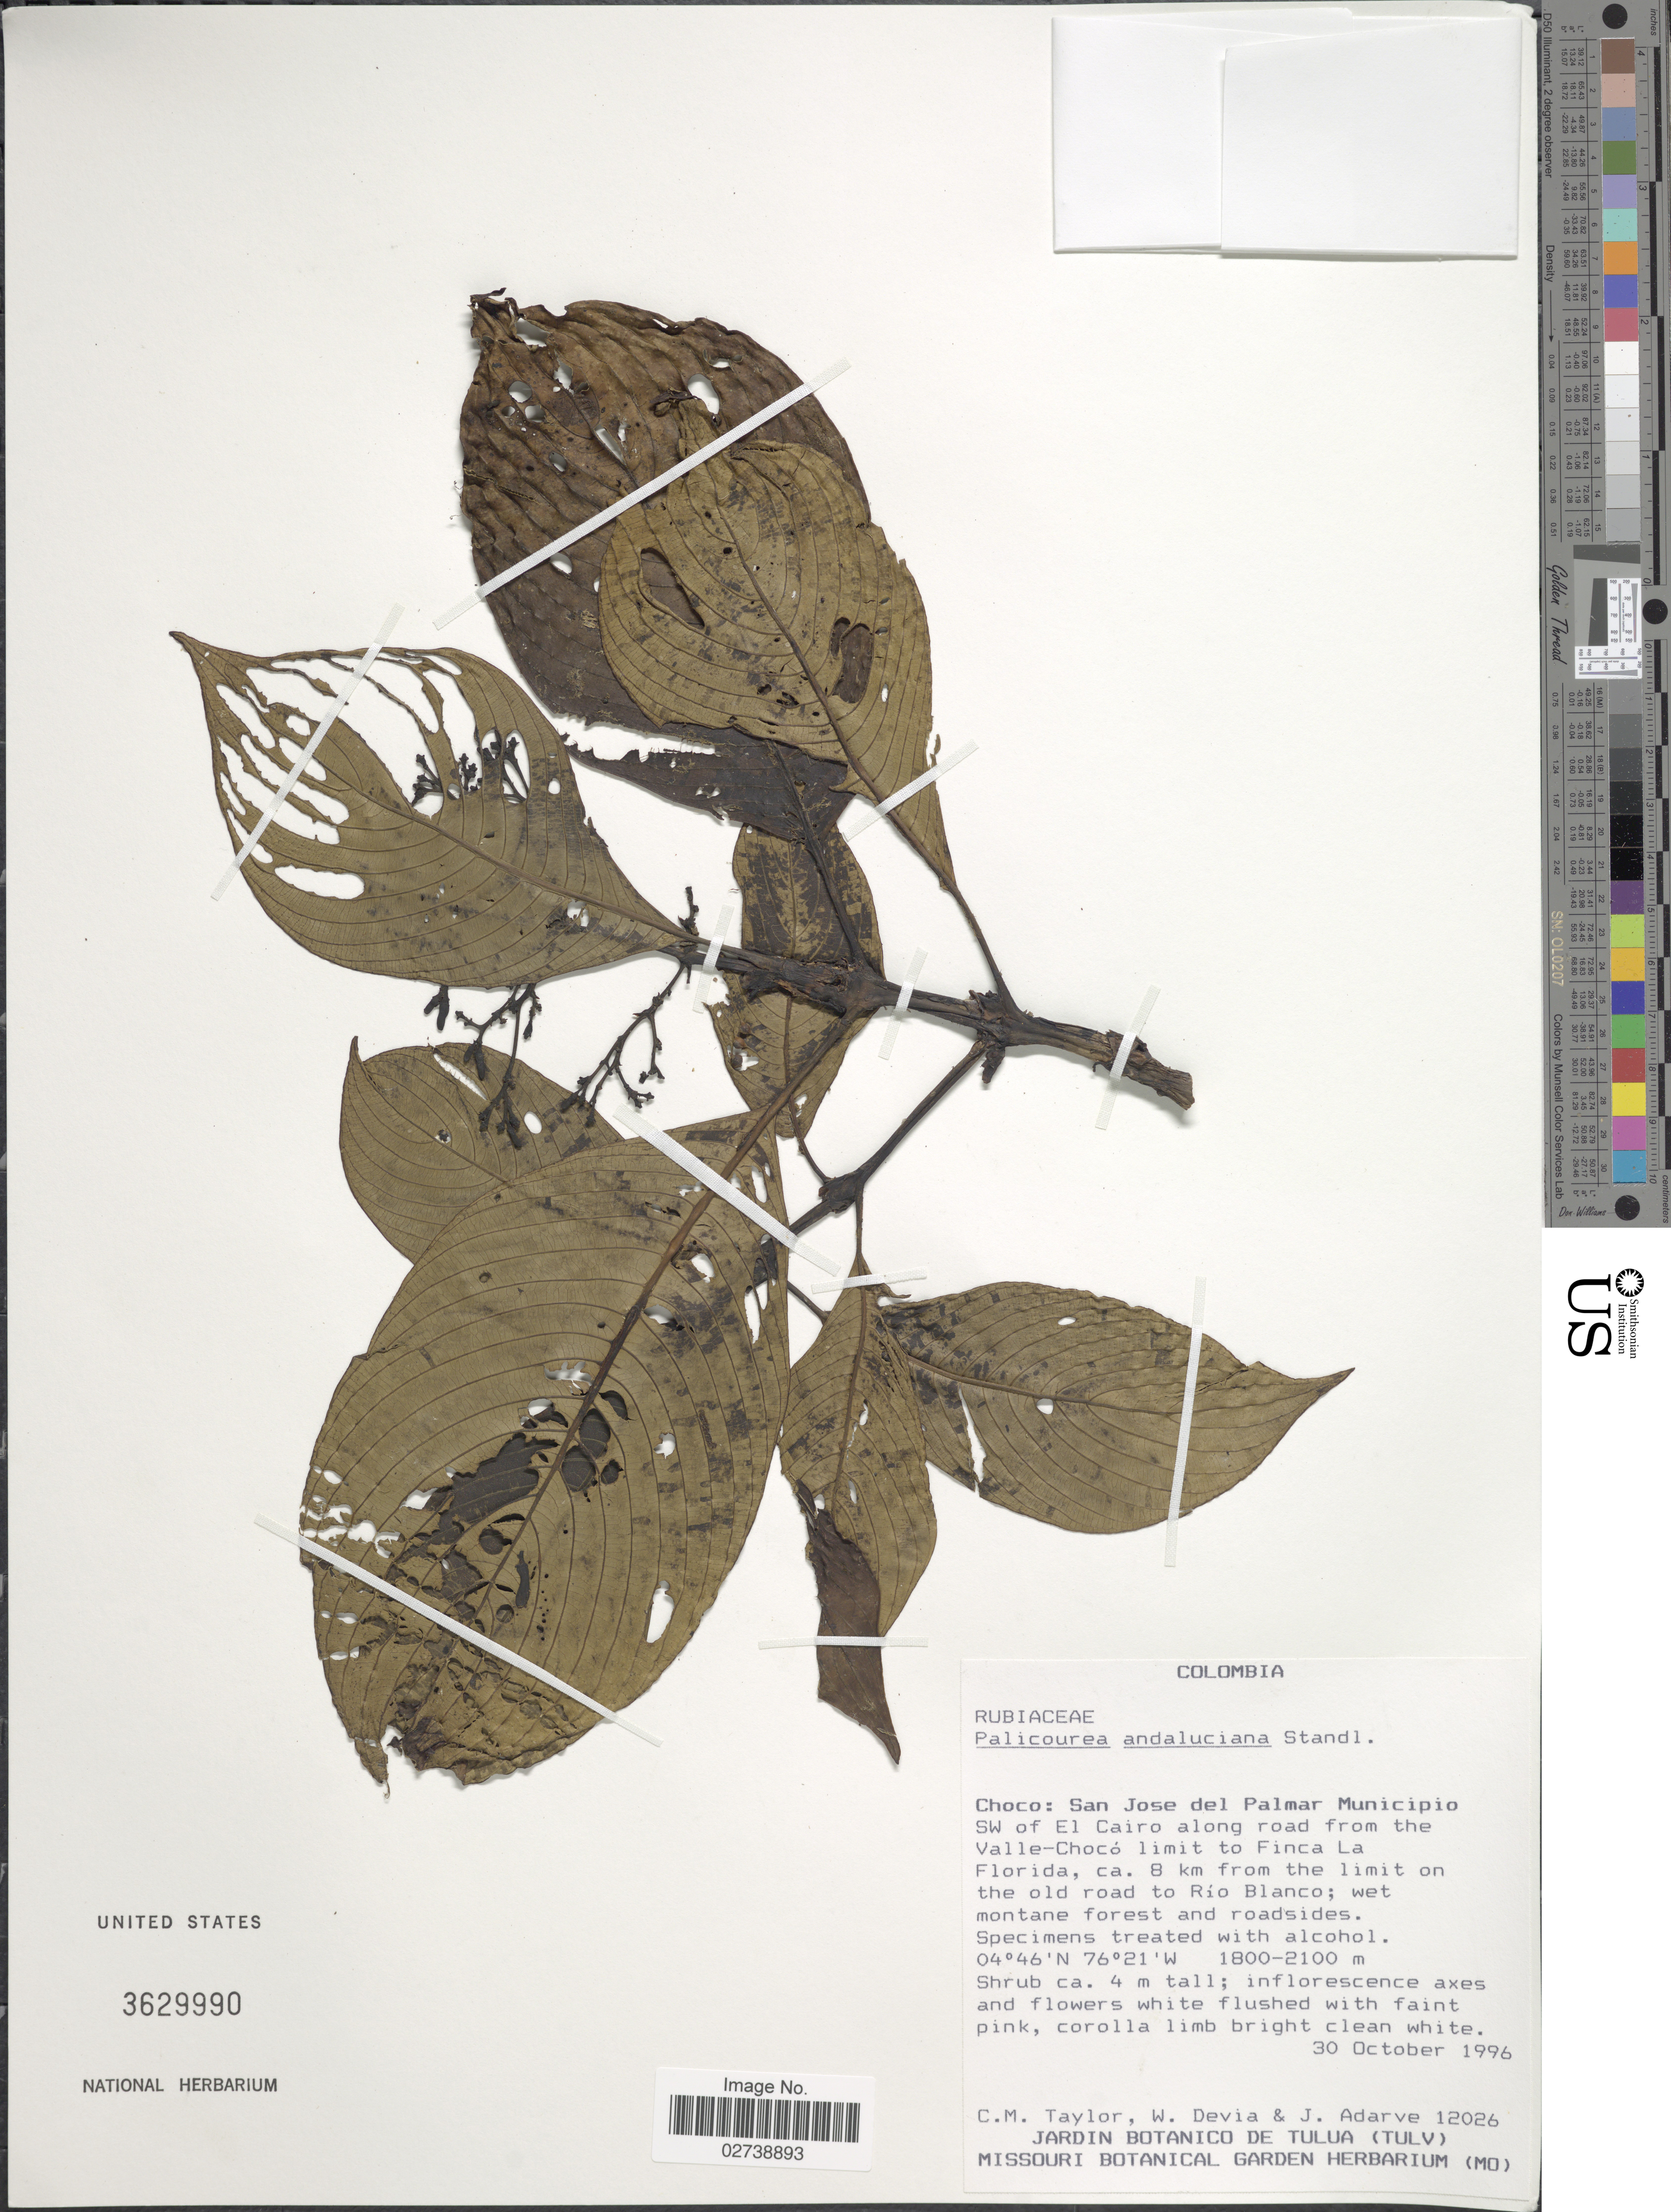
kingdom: Plantae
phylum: Tracheophyta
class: Magnoliopsida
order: Gentianales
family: Rubiaceae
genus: Palicourea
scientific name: Palicourea andaluciana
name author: Standl.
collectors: C. M. Taylor, W. Devia & J. B. Adarve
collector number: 12026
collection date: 1996-10-30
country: Colombia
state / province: Chocó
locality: Choco: San Jose del Palmar Municipio SW of El Cairo along road from the Vall-Choco limit along road from the Florida, ca. 8 km from the limit on the old road to Rio Blanco.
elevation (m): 1800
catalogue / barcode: US 3629990